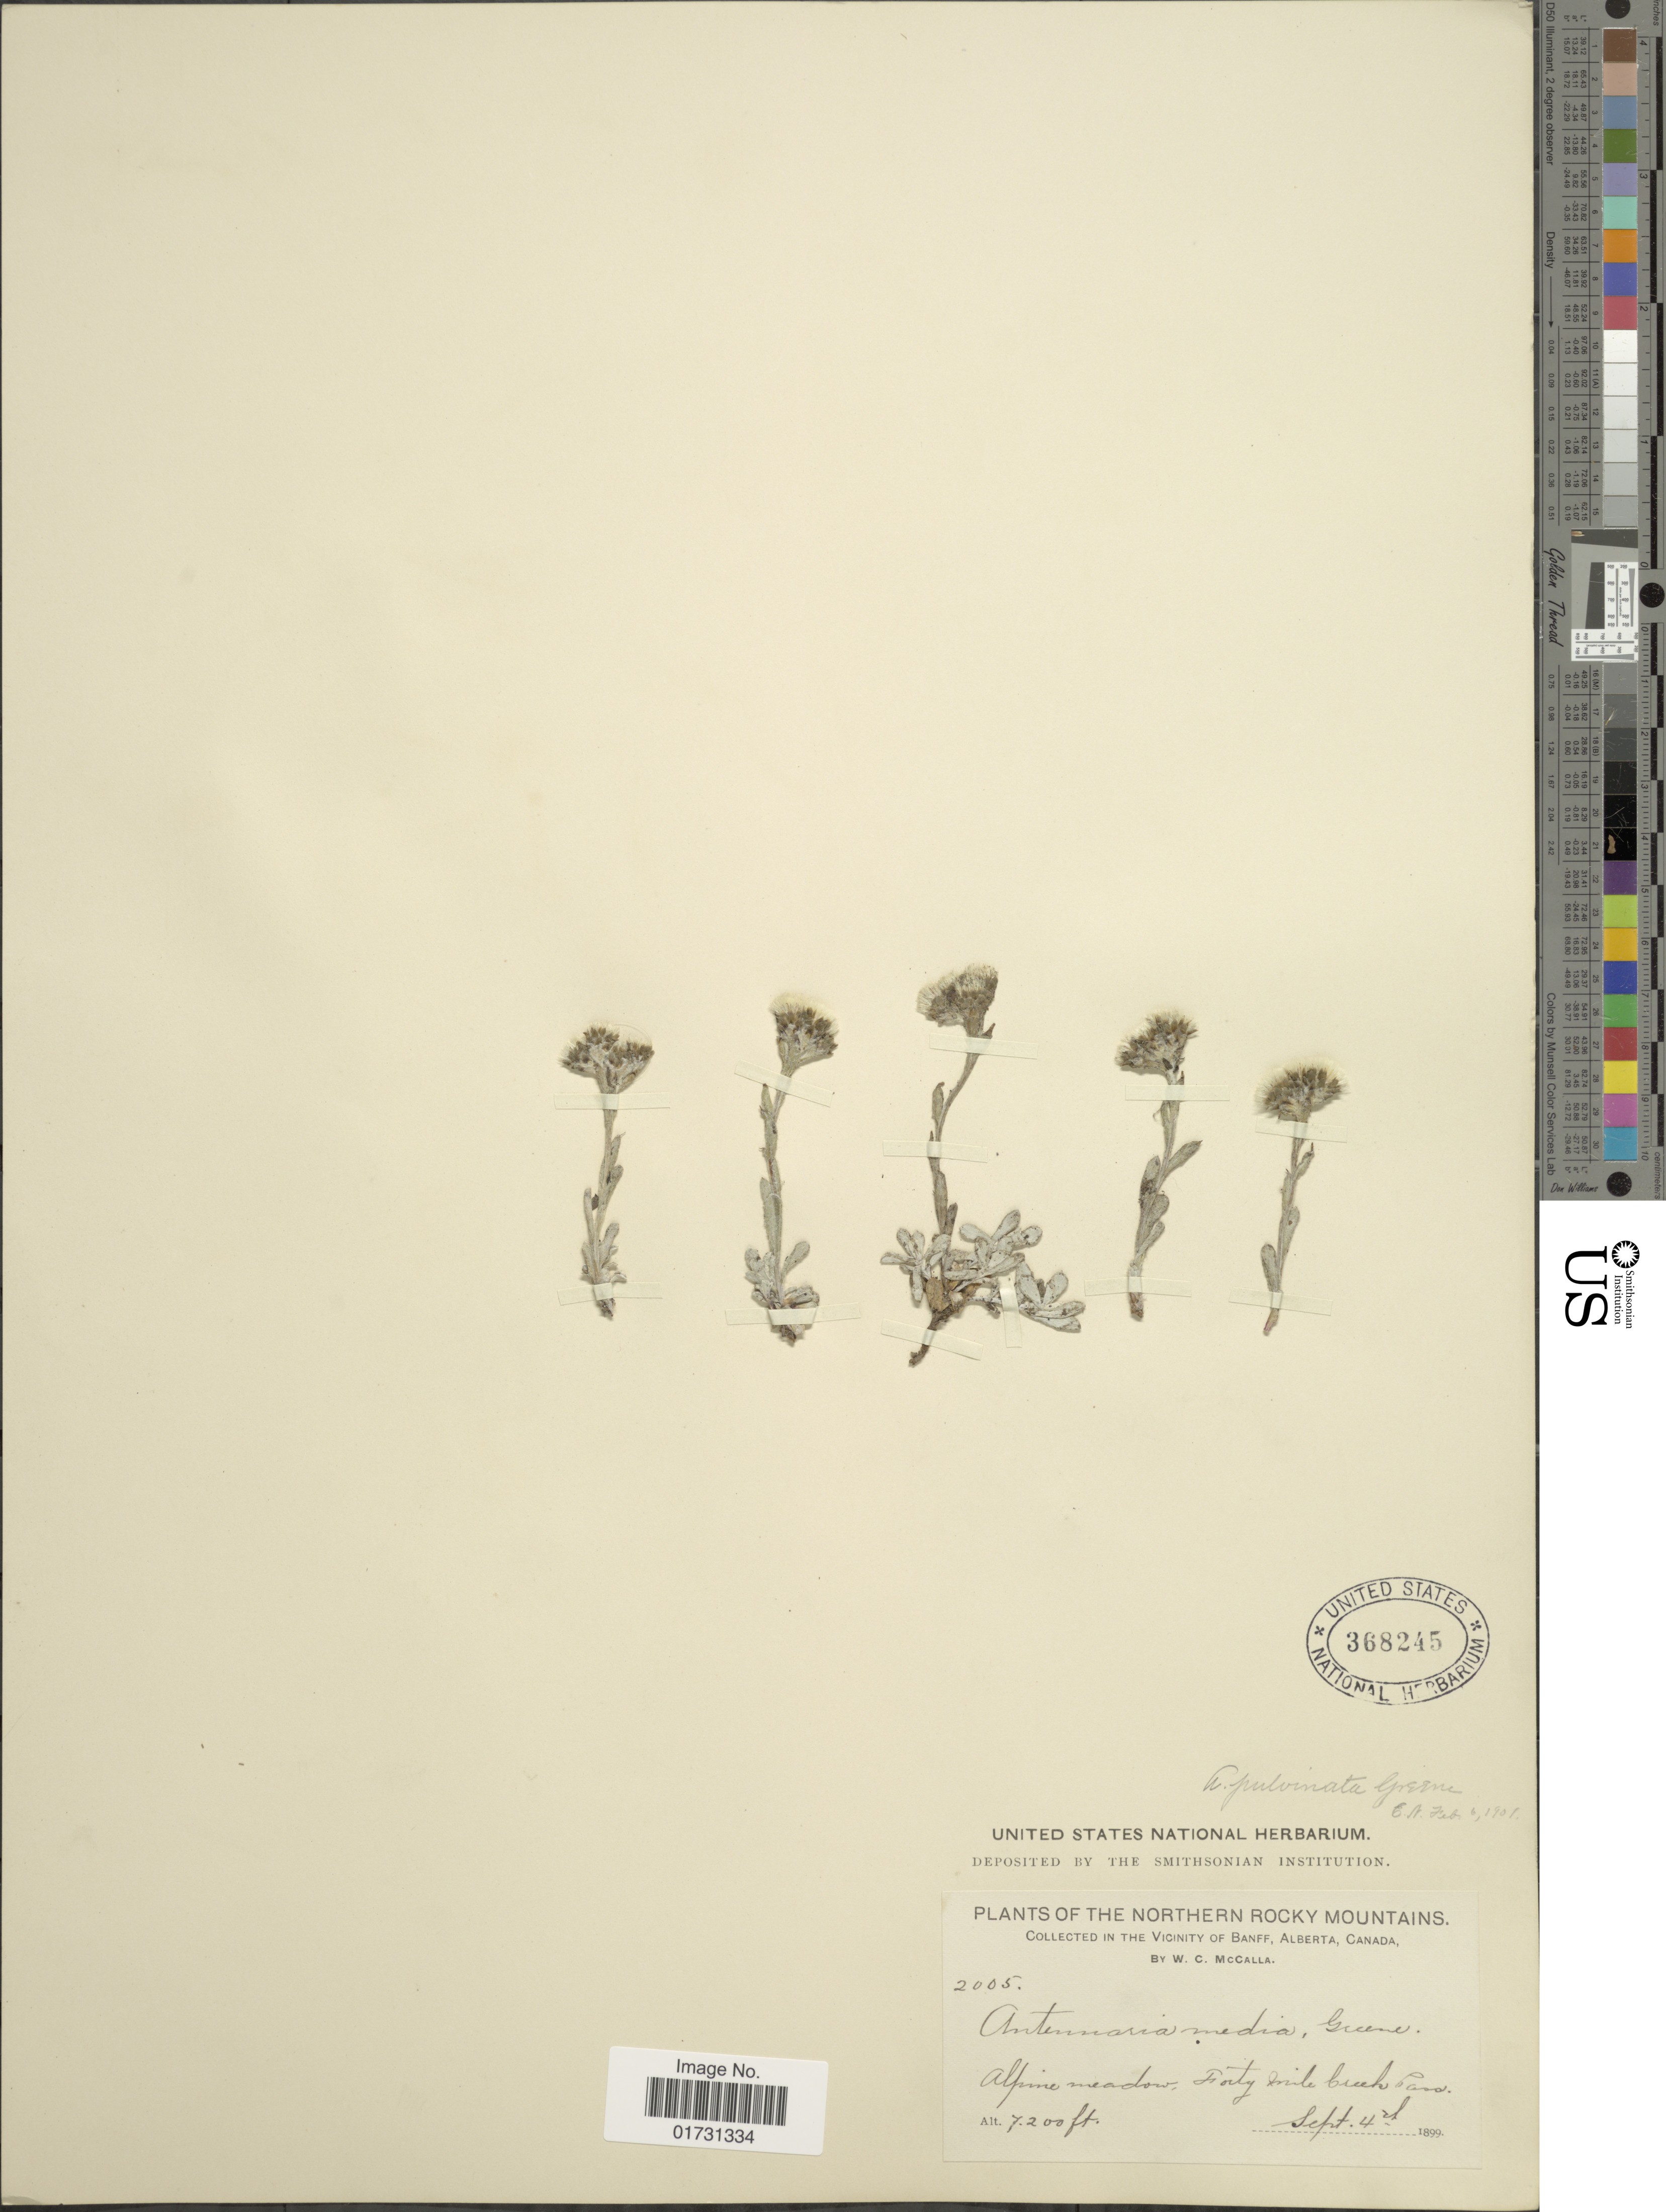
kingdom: Plantae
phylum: Tracheophyta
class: Magnoliopsida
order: Asterales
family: Asteraceae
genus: Antennaria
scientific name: Antennaria media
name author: Greene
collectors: W. McCalla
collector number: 2005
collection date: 1899-09-04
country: Canada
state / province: Alberta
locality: In The Vicinity of Banff, Alberta, Alpine meadow, Forty mile Creek Pass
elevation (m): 2195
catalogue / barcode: US 368245